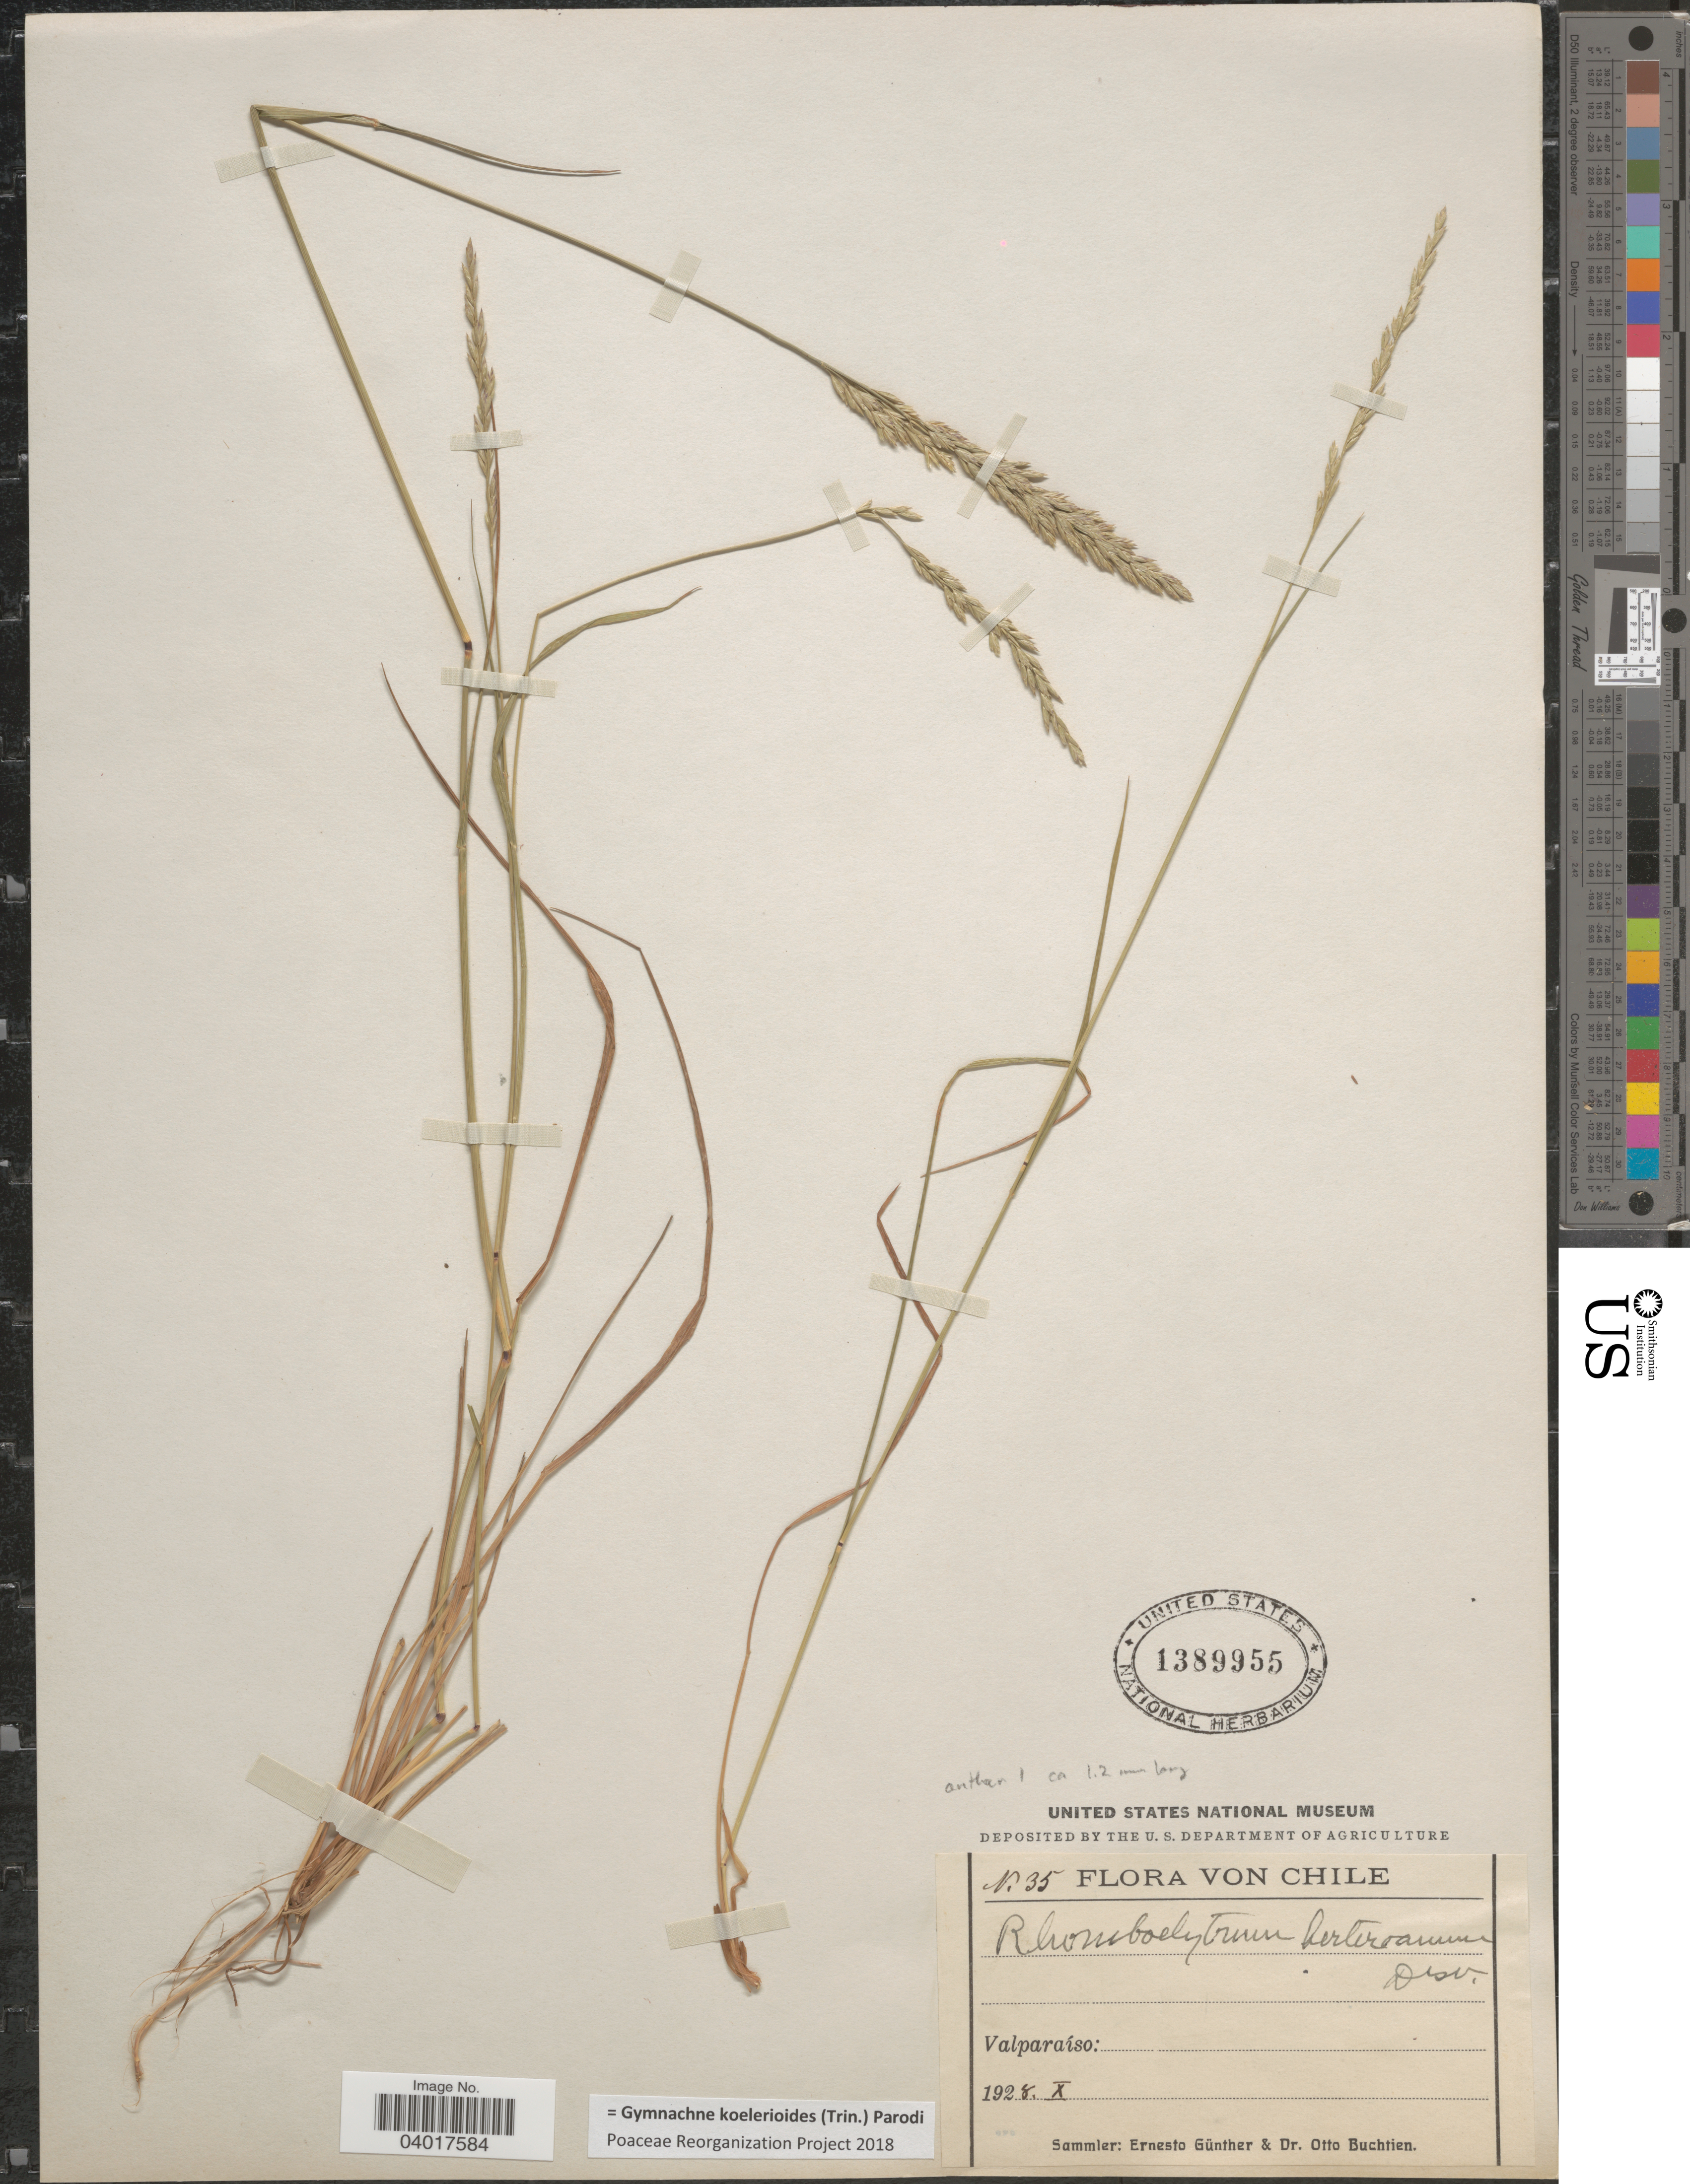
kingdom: Plantae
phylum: Tracheophyta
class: Liliopsida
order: Poales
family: Poaceae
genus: Rhombolytrum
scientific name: Rhombolytrum koelerioides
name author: (Trin.) L.N. Silva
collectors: E. Gunther & O. Buchtien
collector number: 35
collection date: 1928-10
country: Chile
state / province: Valparaíso (V)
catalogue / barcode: US 1389955